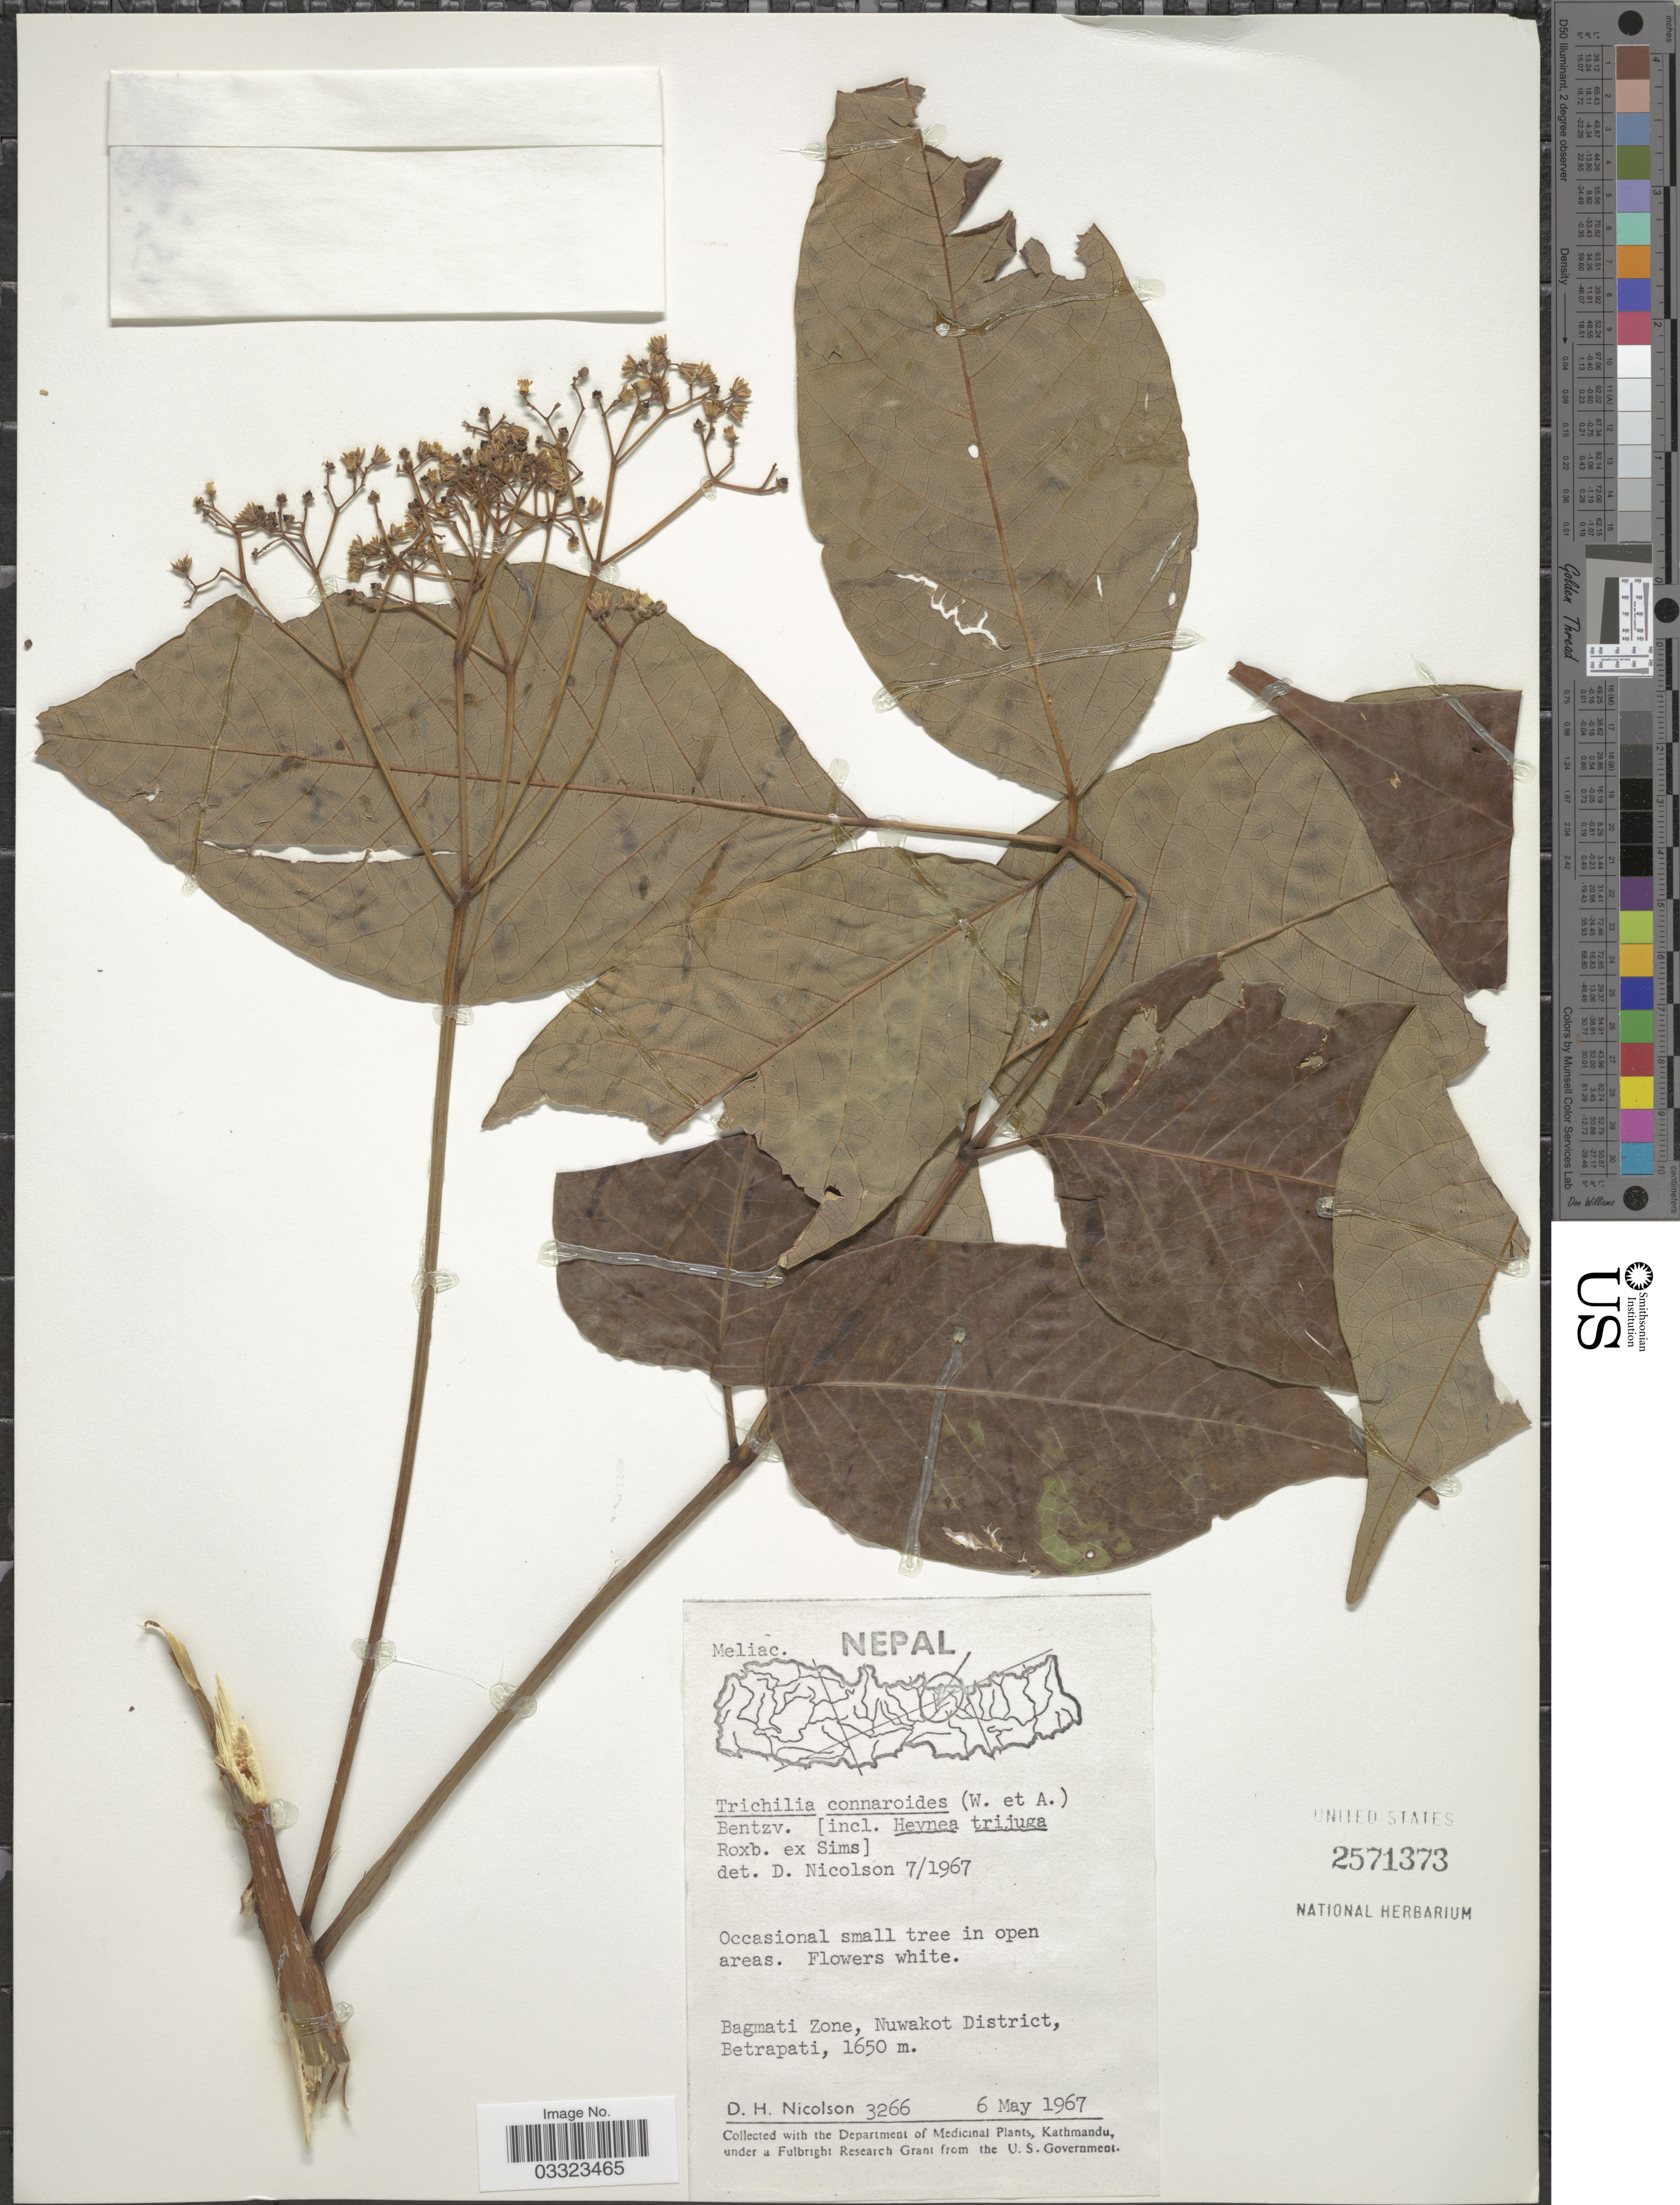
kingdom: Plantae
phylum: Tracheophyta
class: Magnoliopsida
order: Sapindales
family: Meliaceae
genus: Trichilia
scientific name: Trichilia connaroides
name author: (Wight & Arn.) Bentv.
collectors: D. H. Nicolson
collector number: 3266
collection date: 1967-05-06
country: Nepal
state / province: Bagmati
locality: Bagmati Zone, Nuwakot District, Betrapati.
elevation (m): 1650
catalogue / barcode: US 2571373